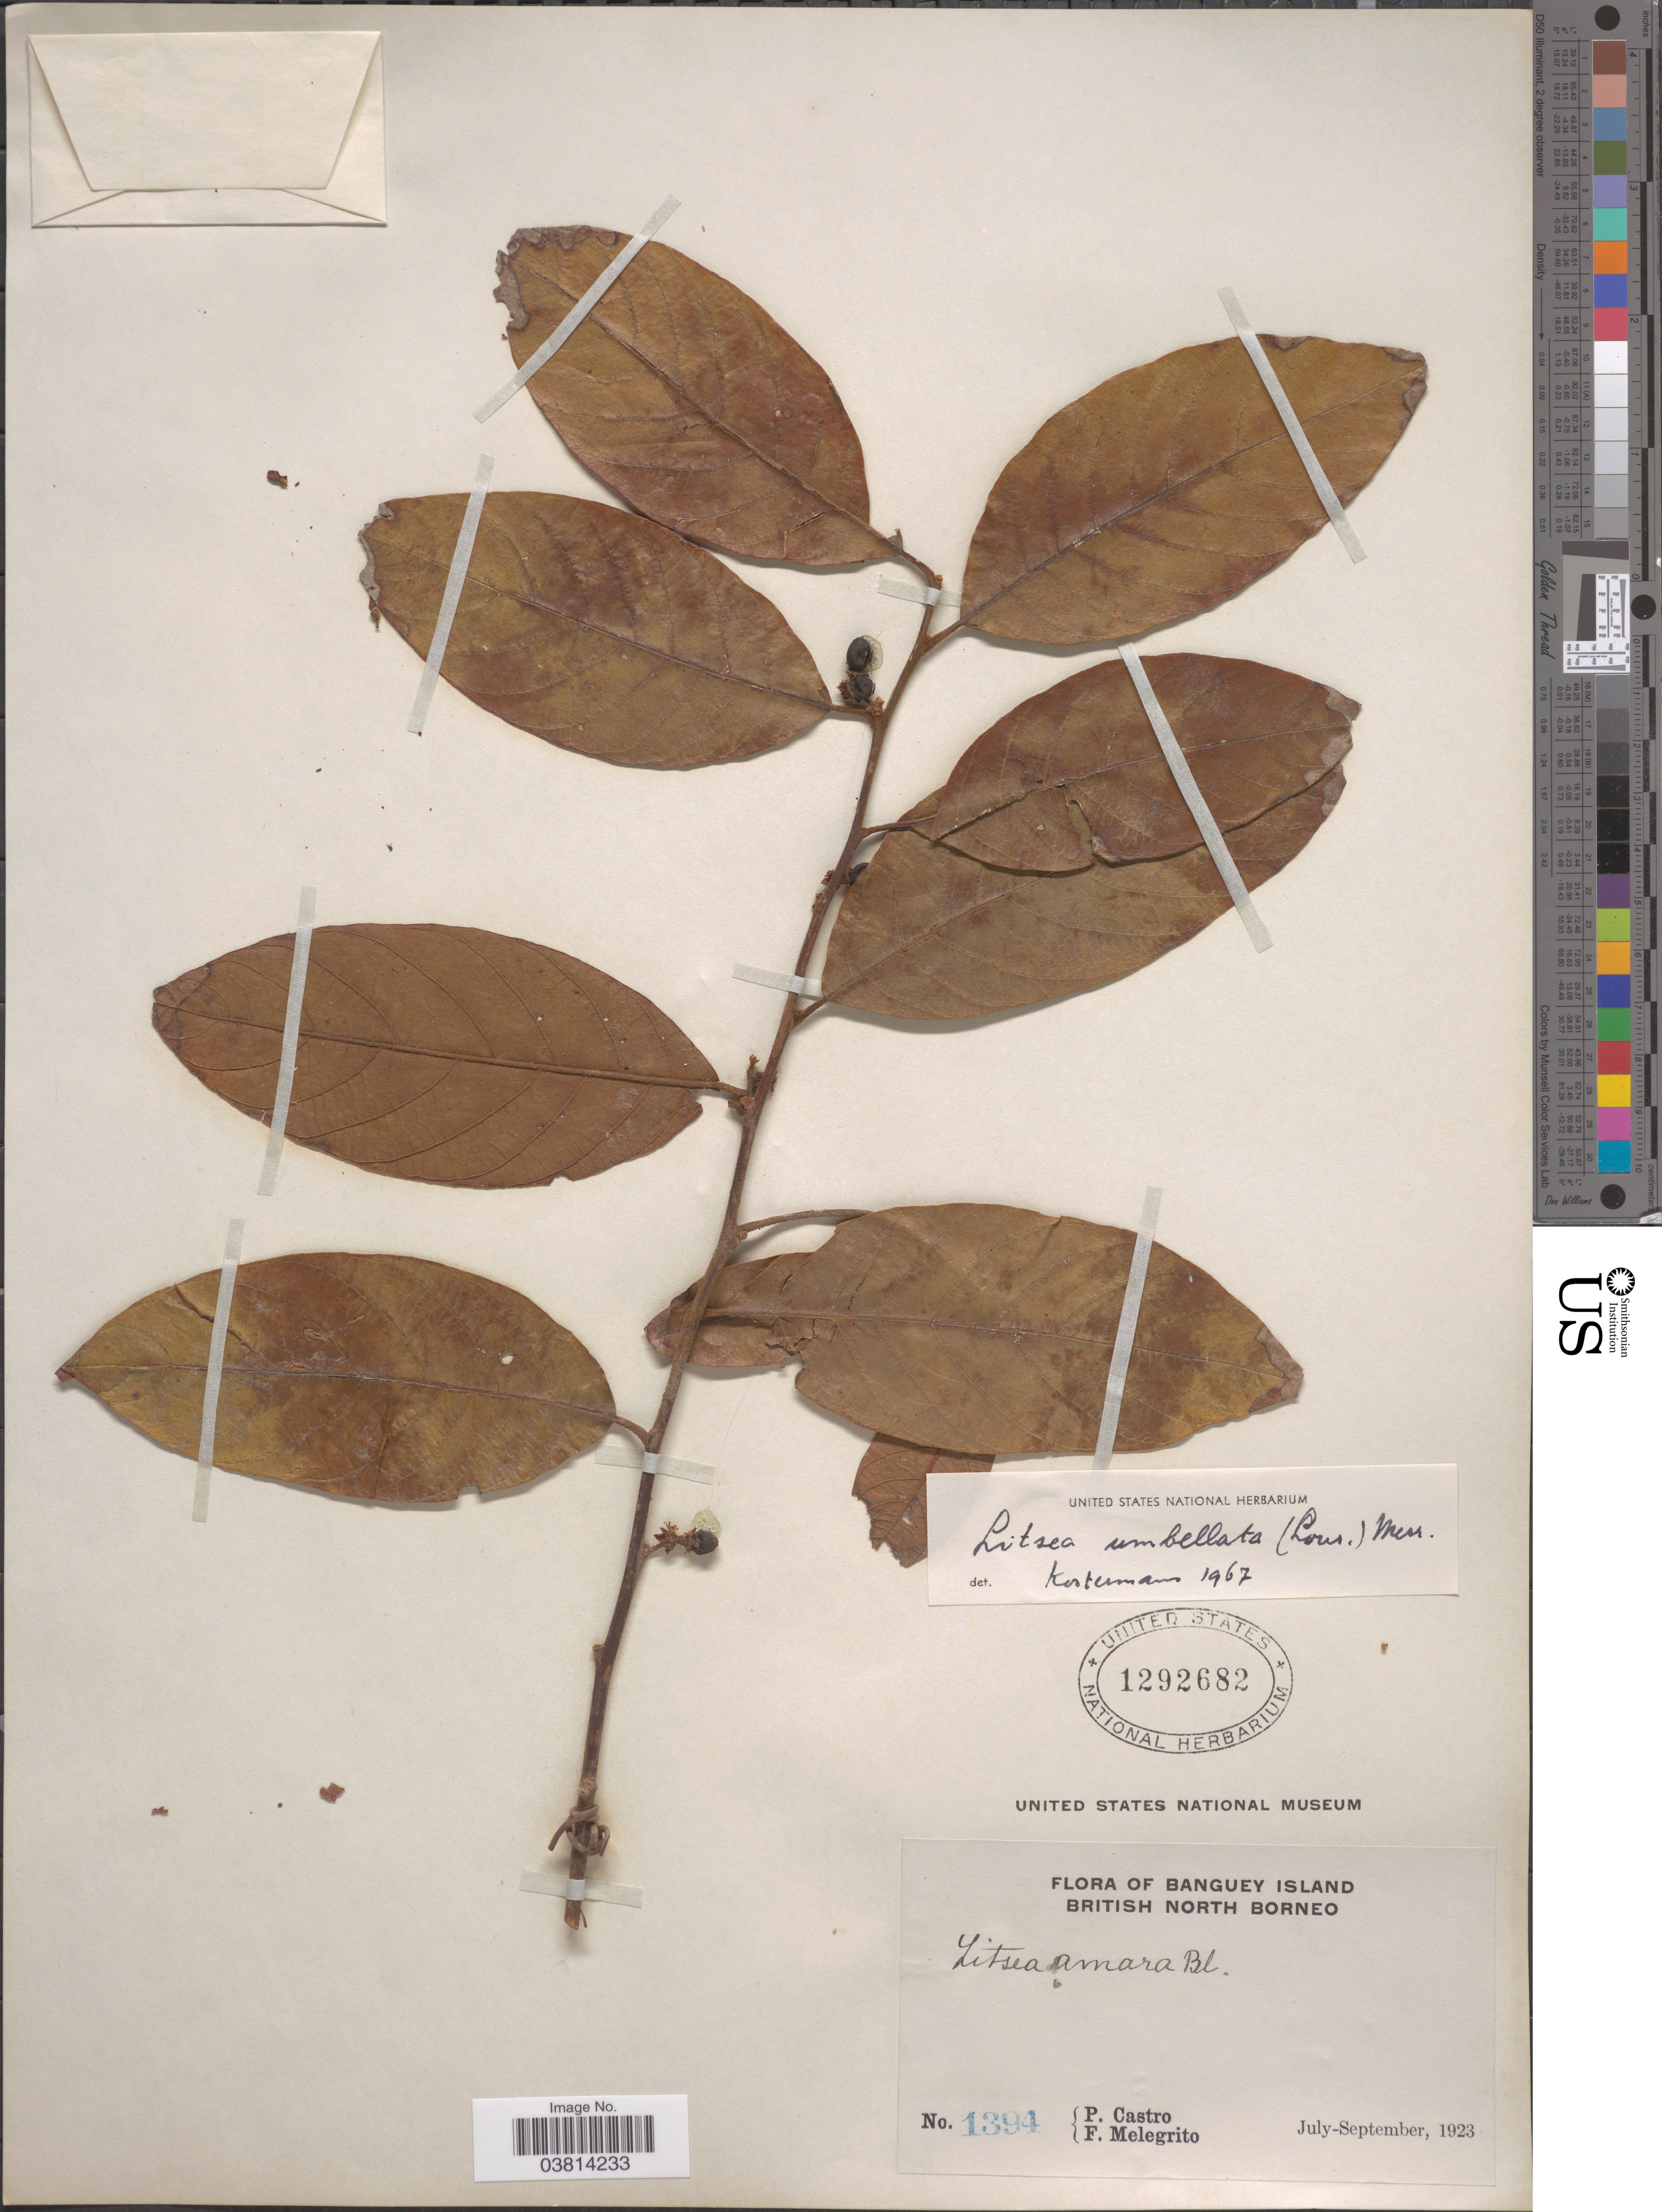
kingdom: Plantae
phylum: Tracheophyta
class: Magnoliopsida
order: Laurales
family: Lauraceae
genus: Litsea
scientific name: Litsea amara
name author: Blume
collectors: P. Castro & F. Melegrito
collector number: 1394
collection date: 1923-07/1923-09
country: Malaysia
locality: Banguey Island. British North Borneo.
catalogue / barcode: US 1292682